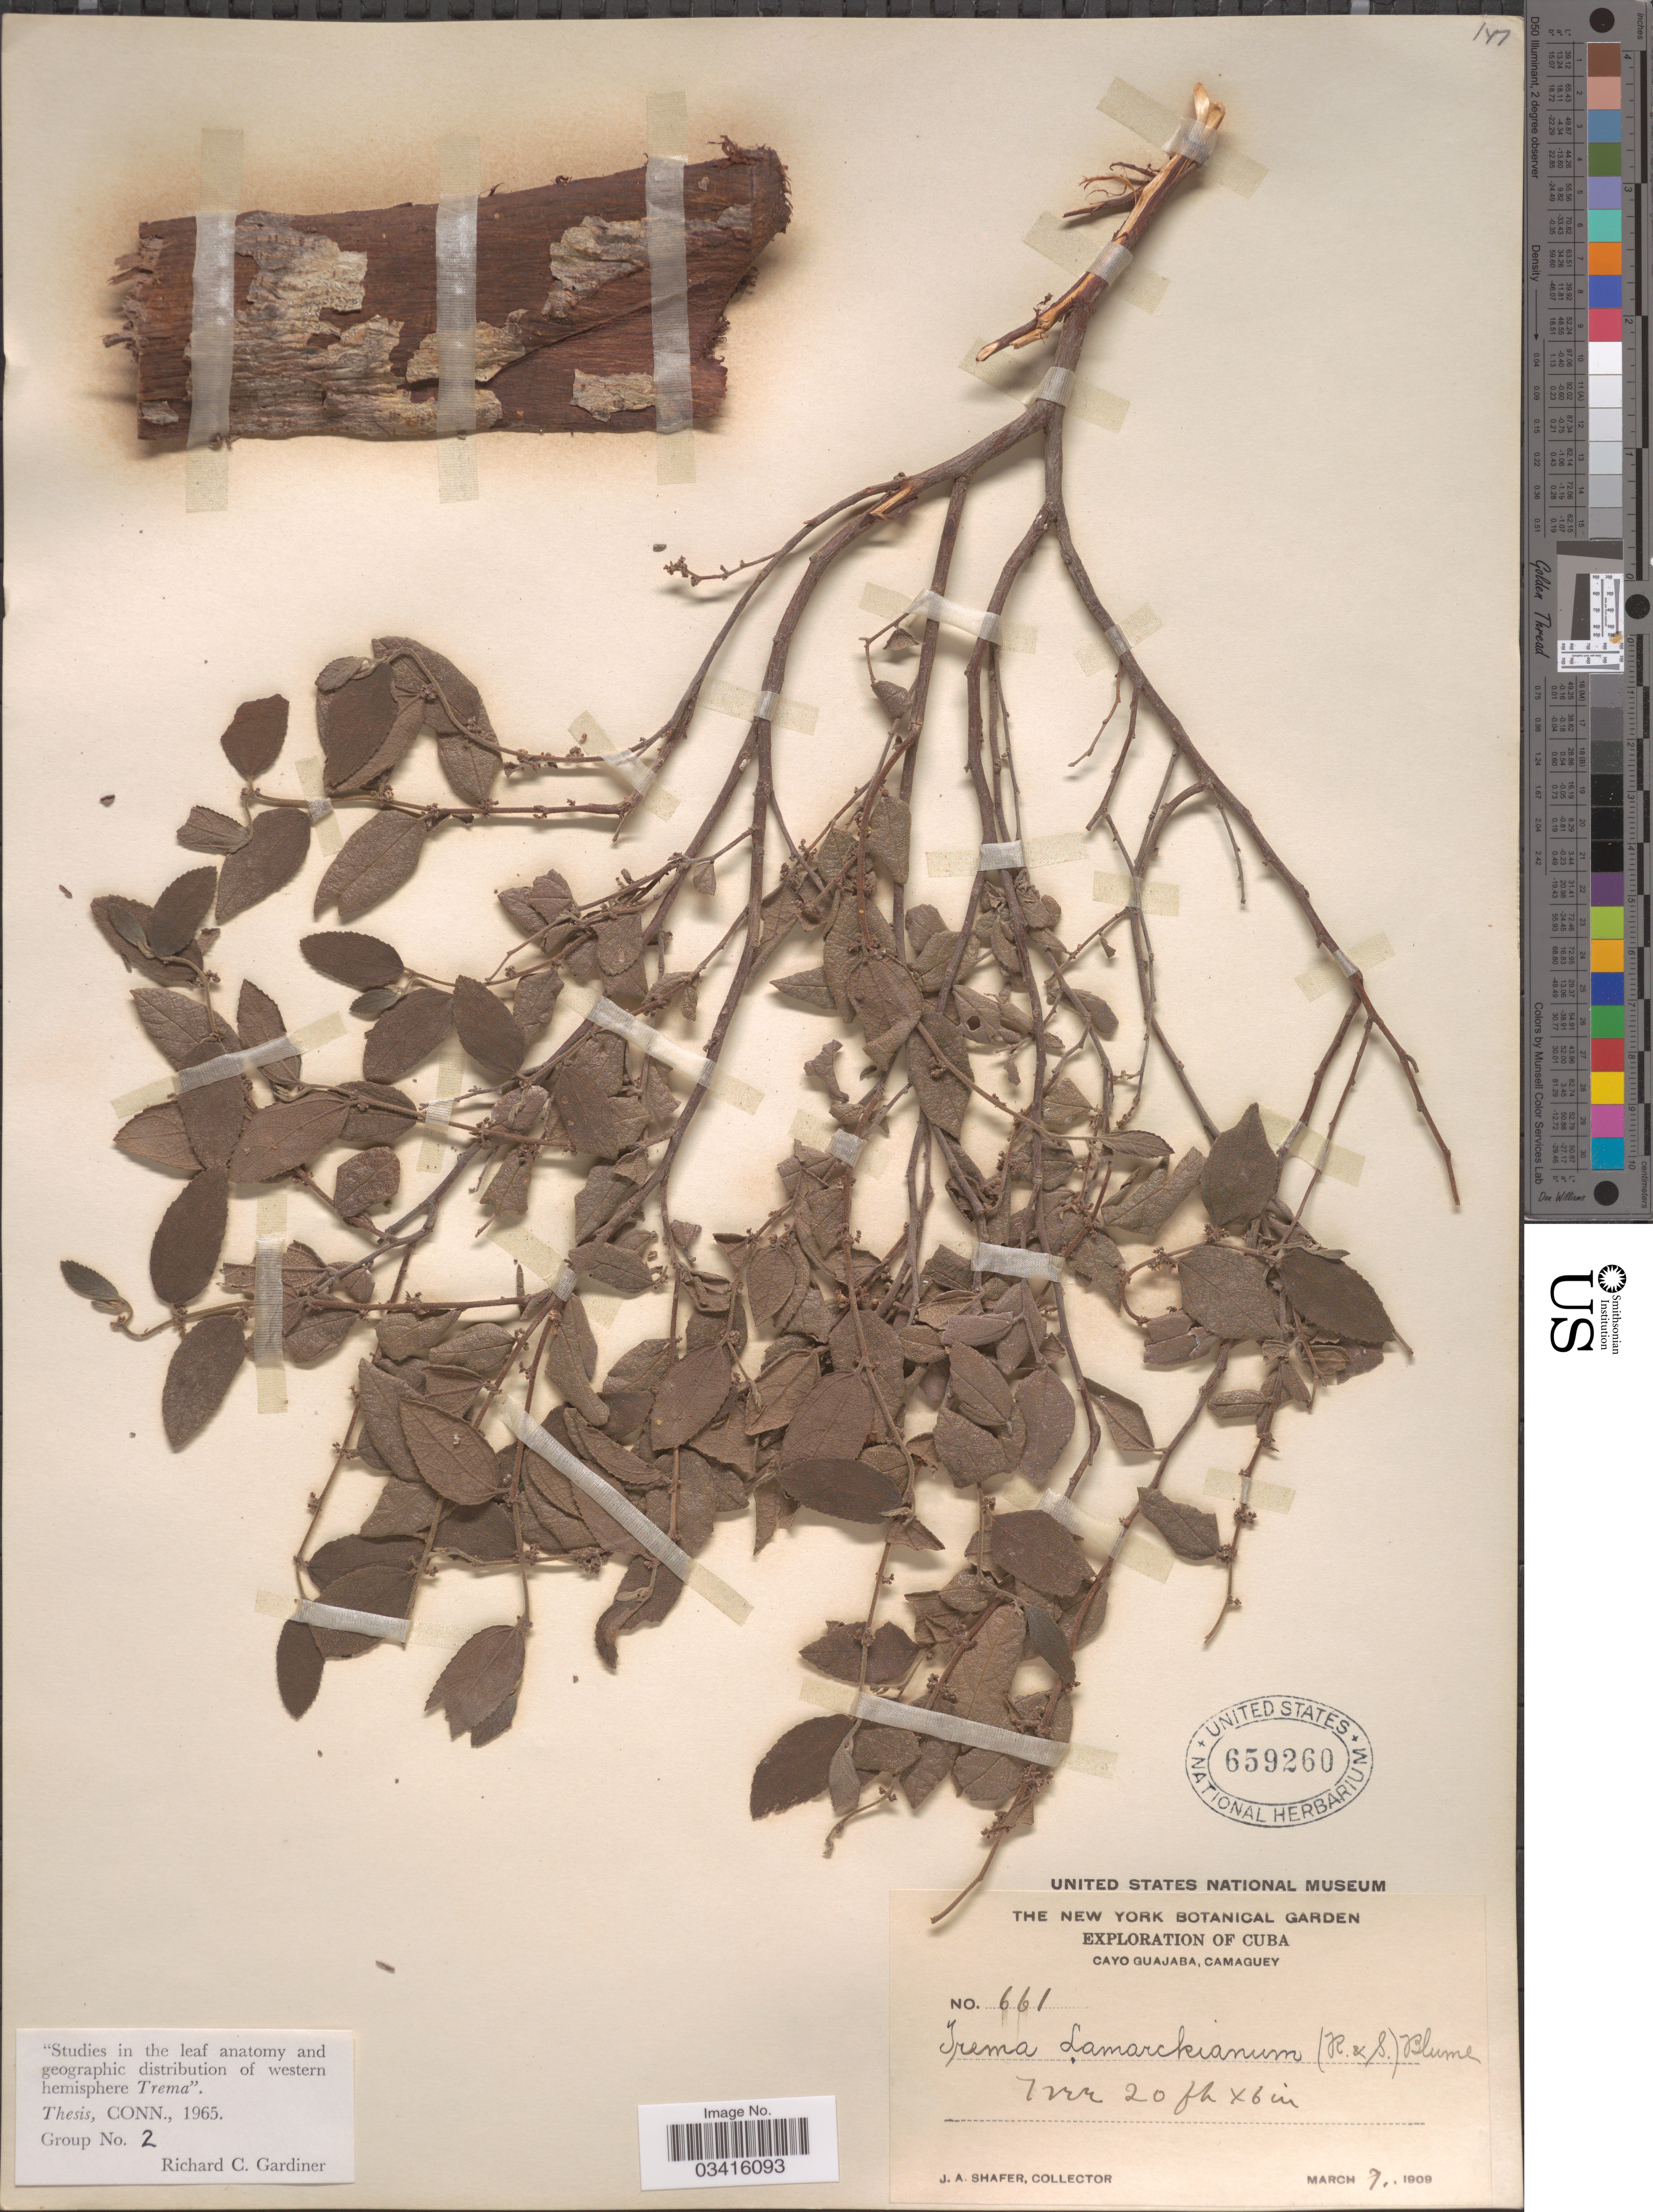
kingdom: Plantae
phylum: Tracheophyta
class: Magnoliopsida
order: Rosales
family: Cannabaceae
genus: Trema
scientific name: Trema lamarckianum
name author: (Schult.) Blume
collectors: J. A. Shafer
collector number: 661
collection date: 1909-03-07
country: Cuba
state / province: Camagüey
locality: Cayo Guajaba.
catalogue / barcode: US 659260